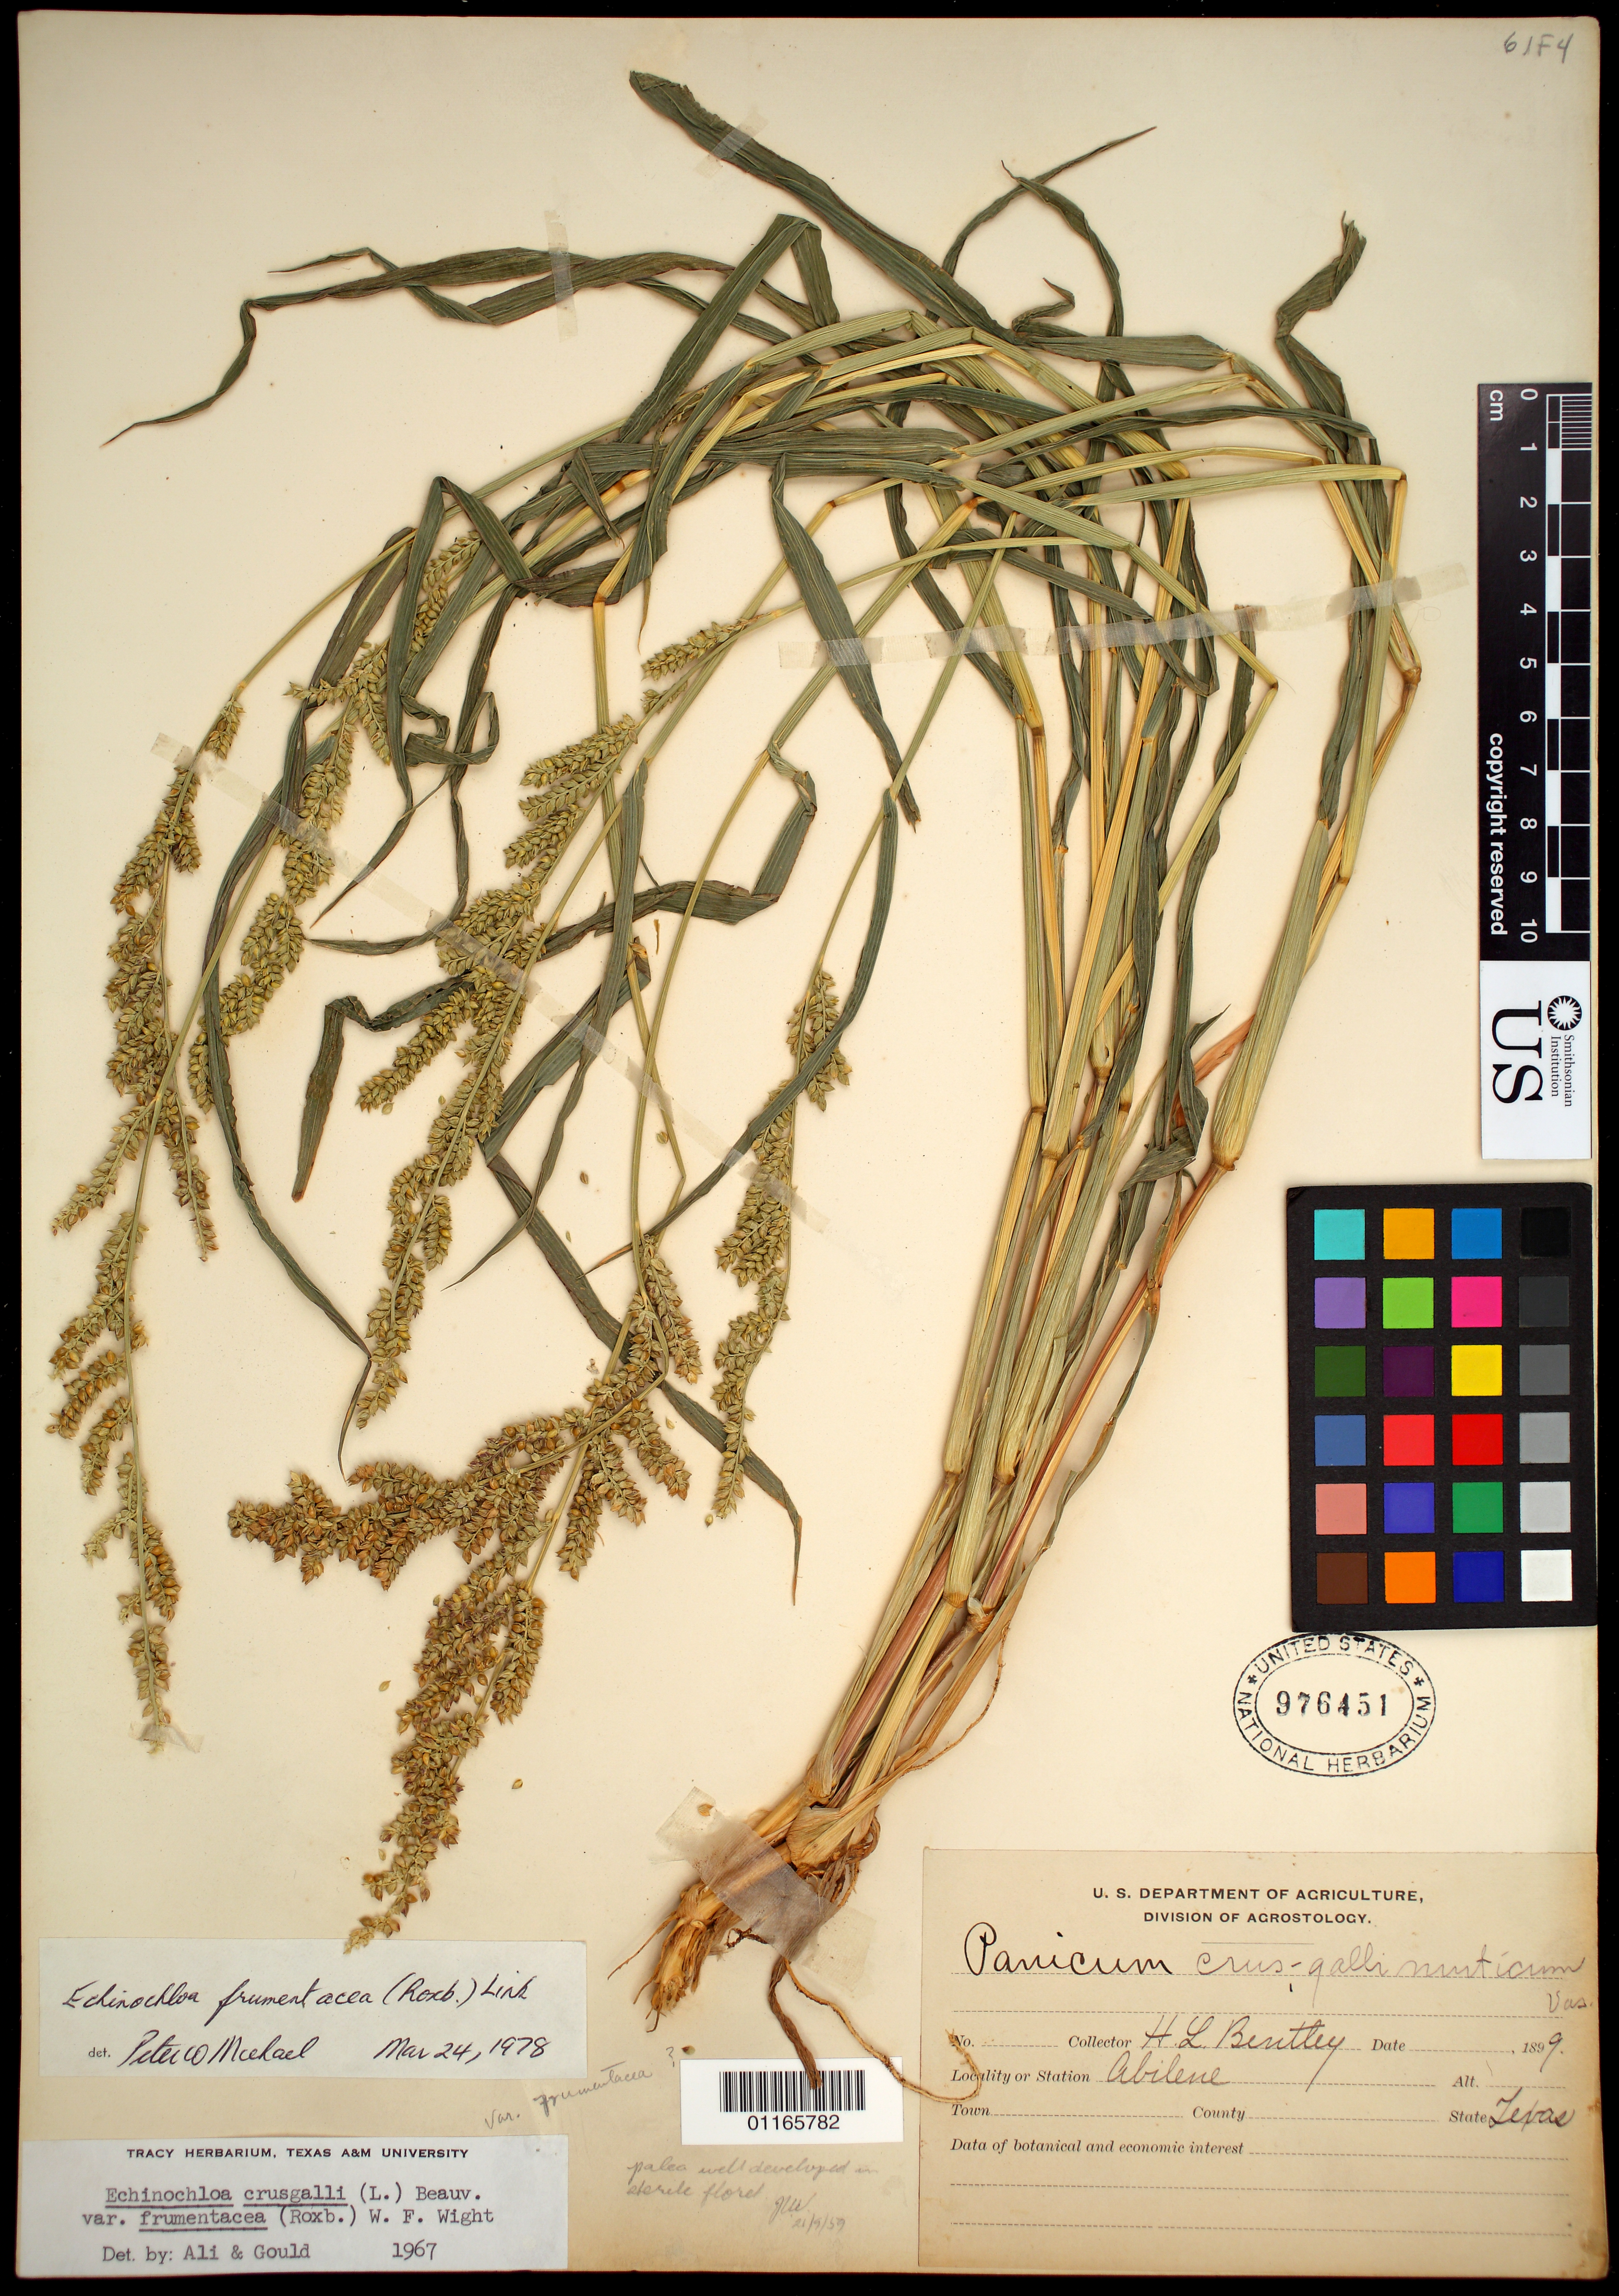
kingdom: Plantae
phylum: Tracheophyta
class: Liliopsida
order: Poales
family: Poaceae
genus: Echinochloa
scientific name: Echinochloa frumentacea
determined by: Michael, P. W.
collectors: H. Bentley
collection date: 1899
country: United States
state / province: Texas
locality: Abilene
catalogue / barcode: US 976451